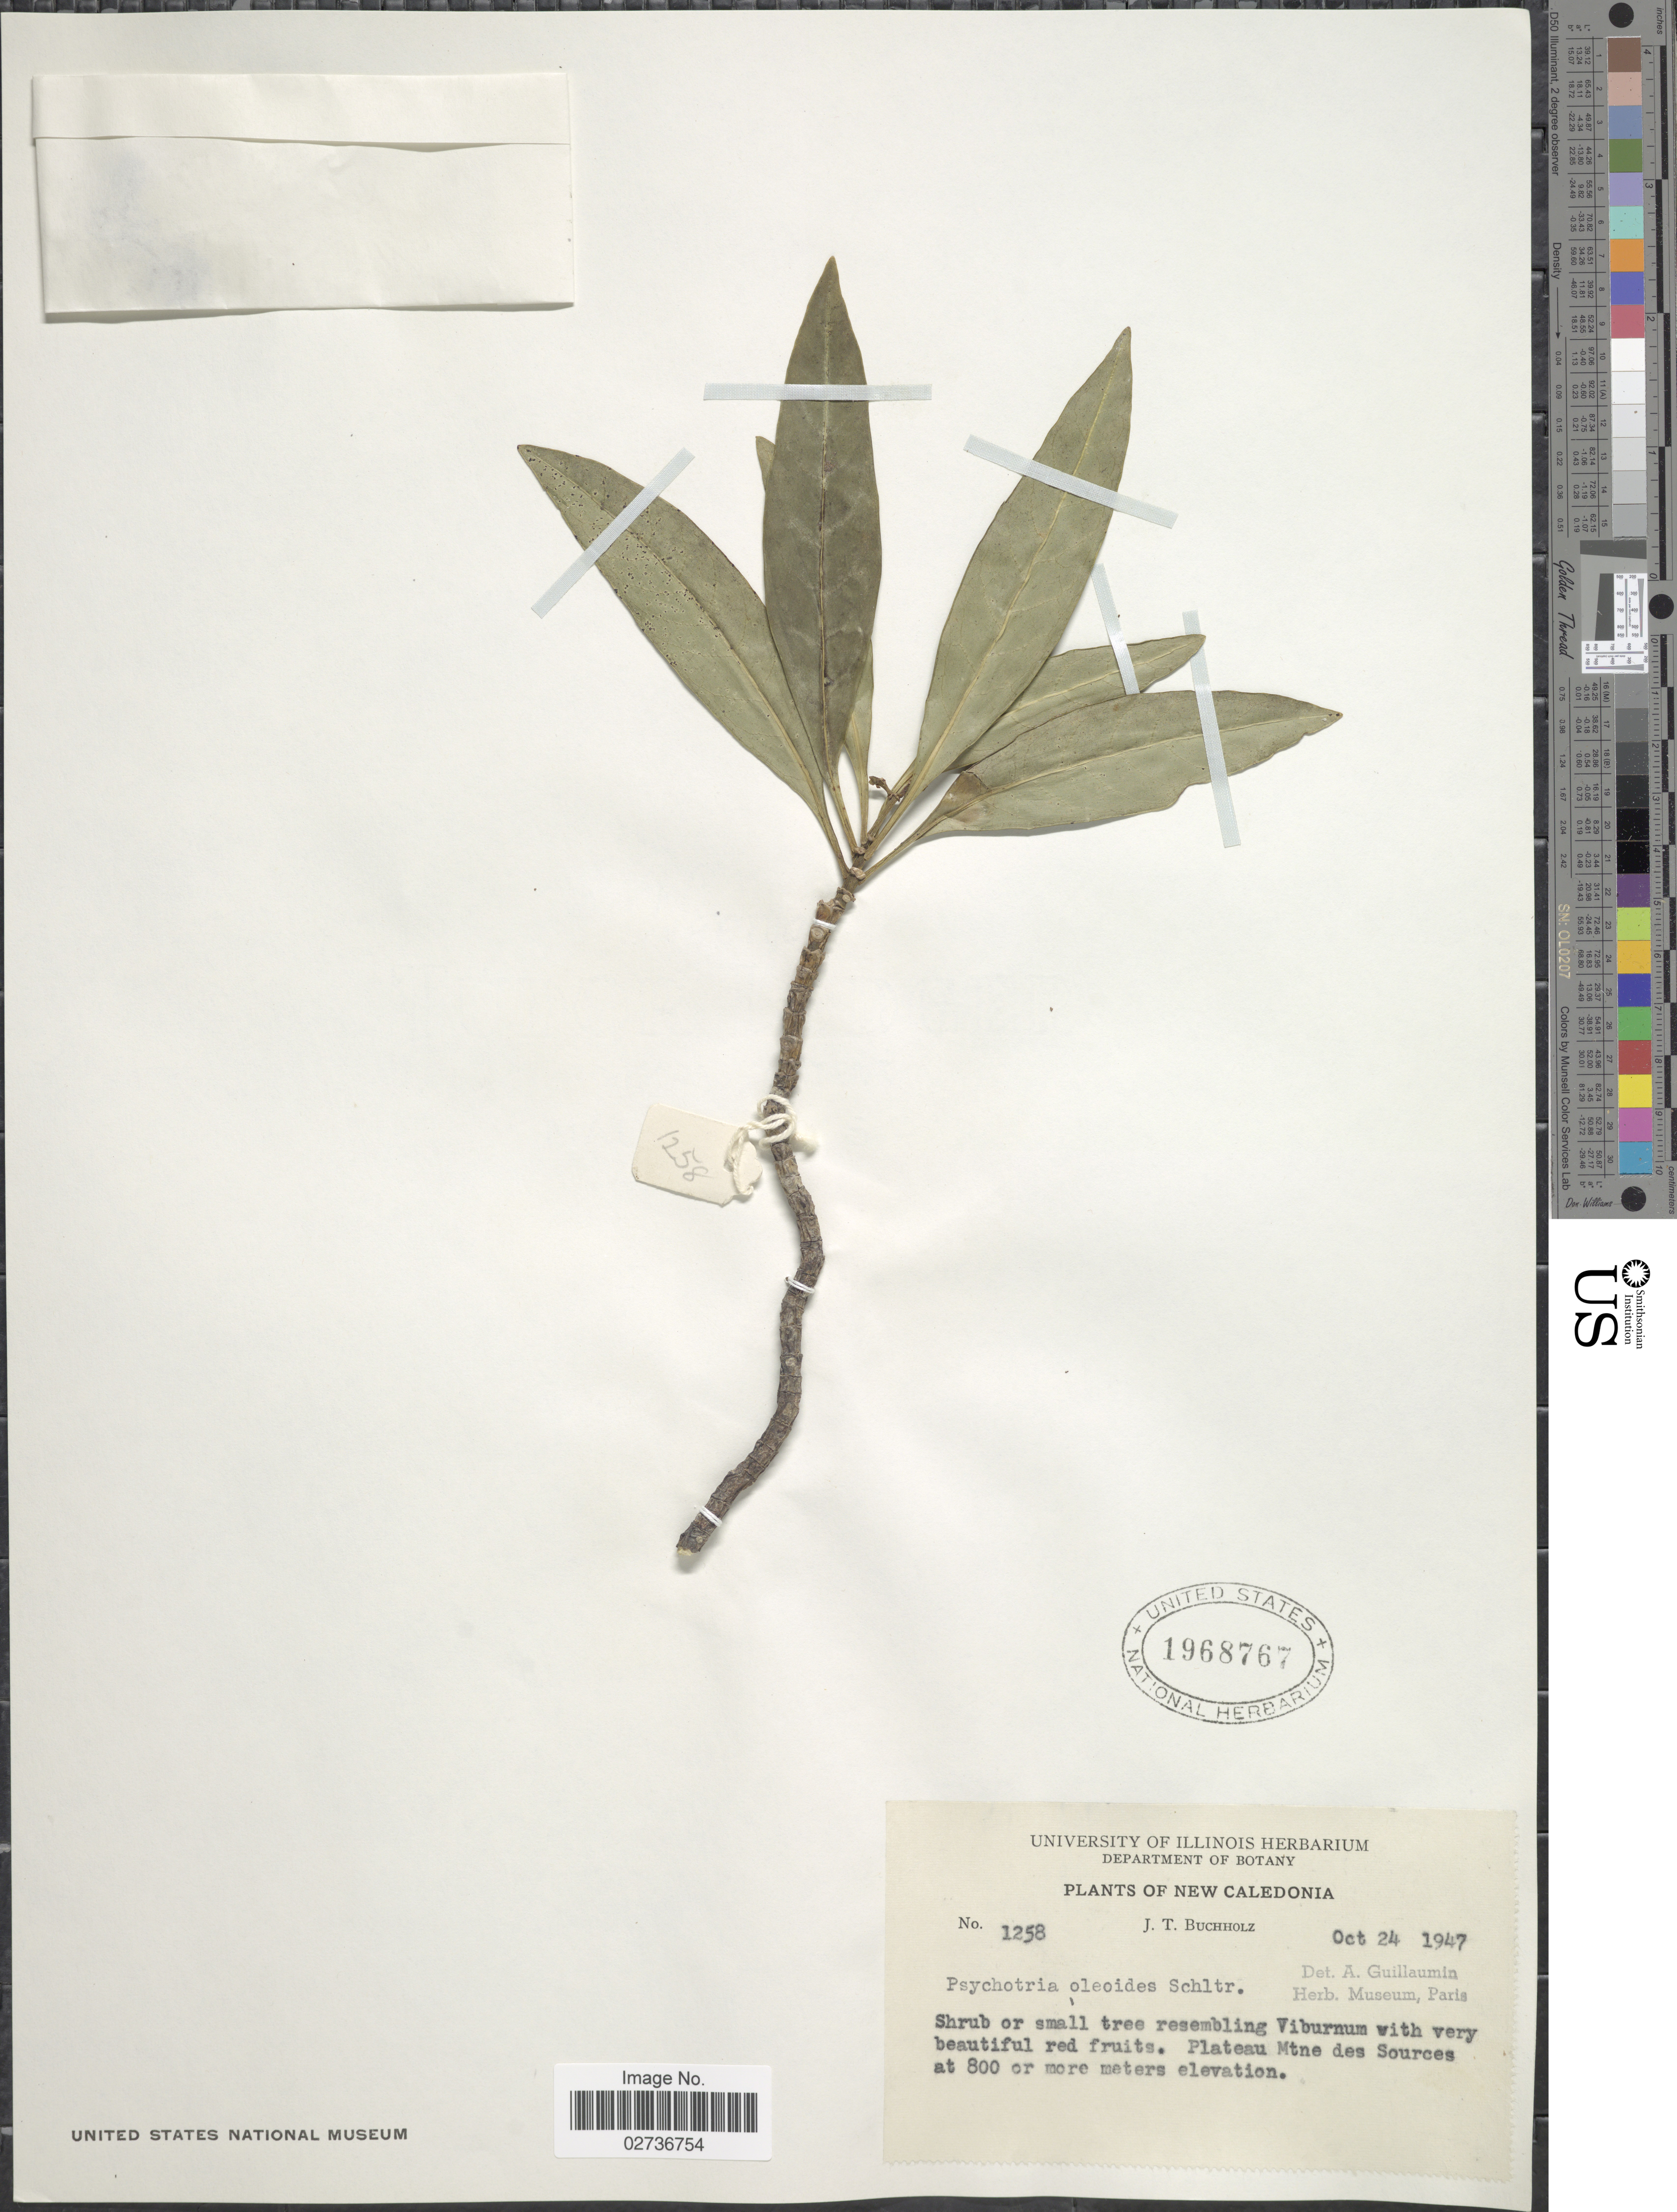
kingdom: Plantae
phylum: Tracheophyta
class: Magnoliopsida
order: Gentianales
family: Rubiaceae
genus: Psychotria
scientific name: Psychotria oleoides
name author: (Baill.) Schltr.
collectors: J. T. Buchholz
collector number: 1258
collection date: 1947-10-24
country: New Caledonia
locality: Plateau Mine des Sources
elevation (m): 800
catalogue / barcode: US 1968767